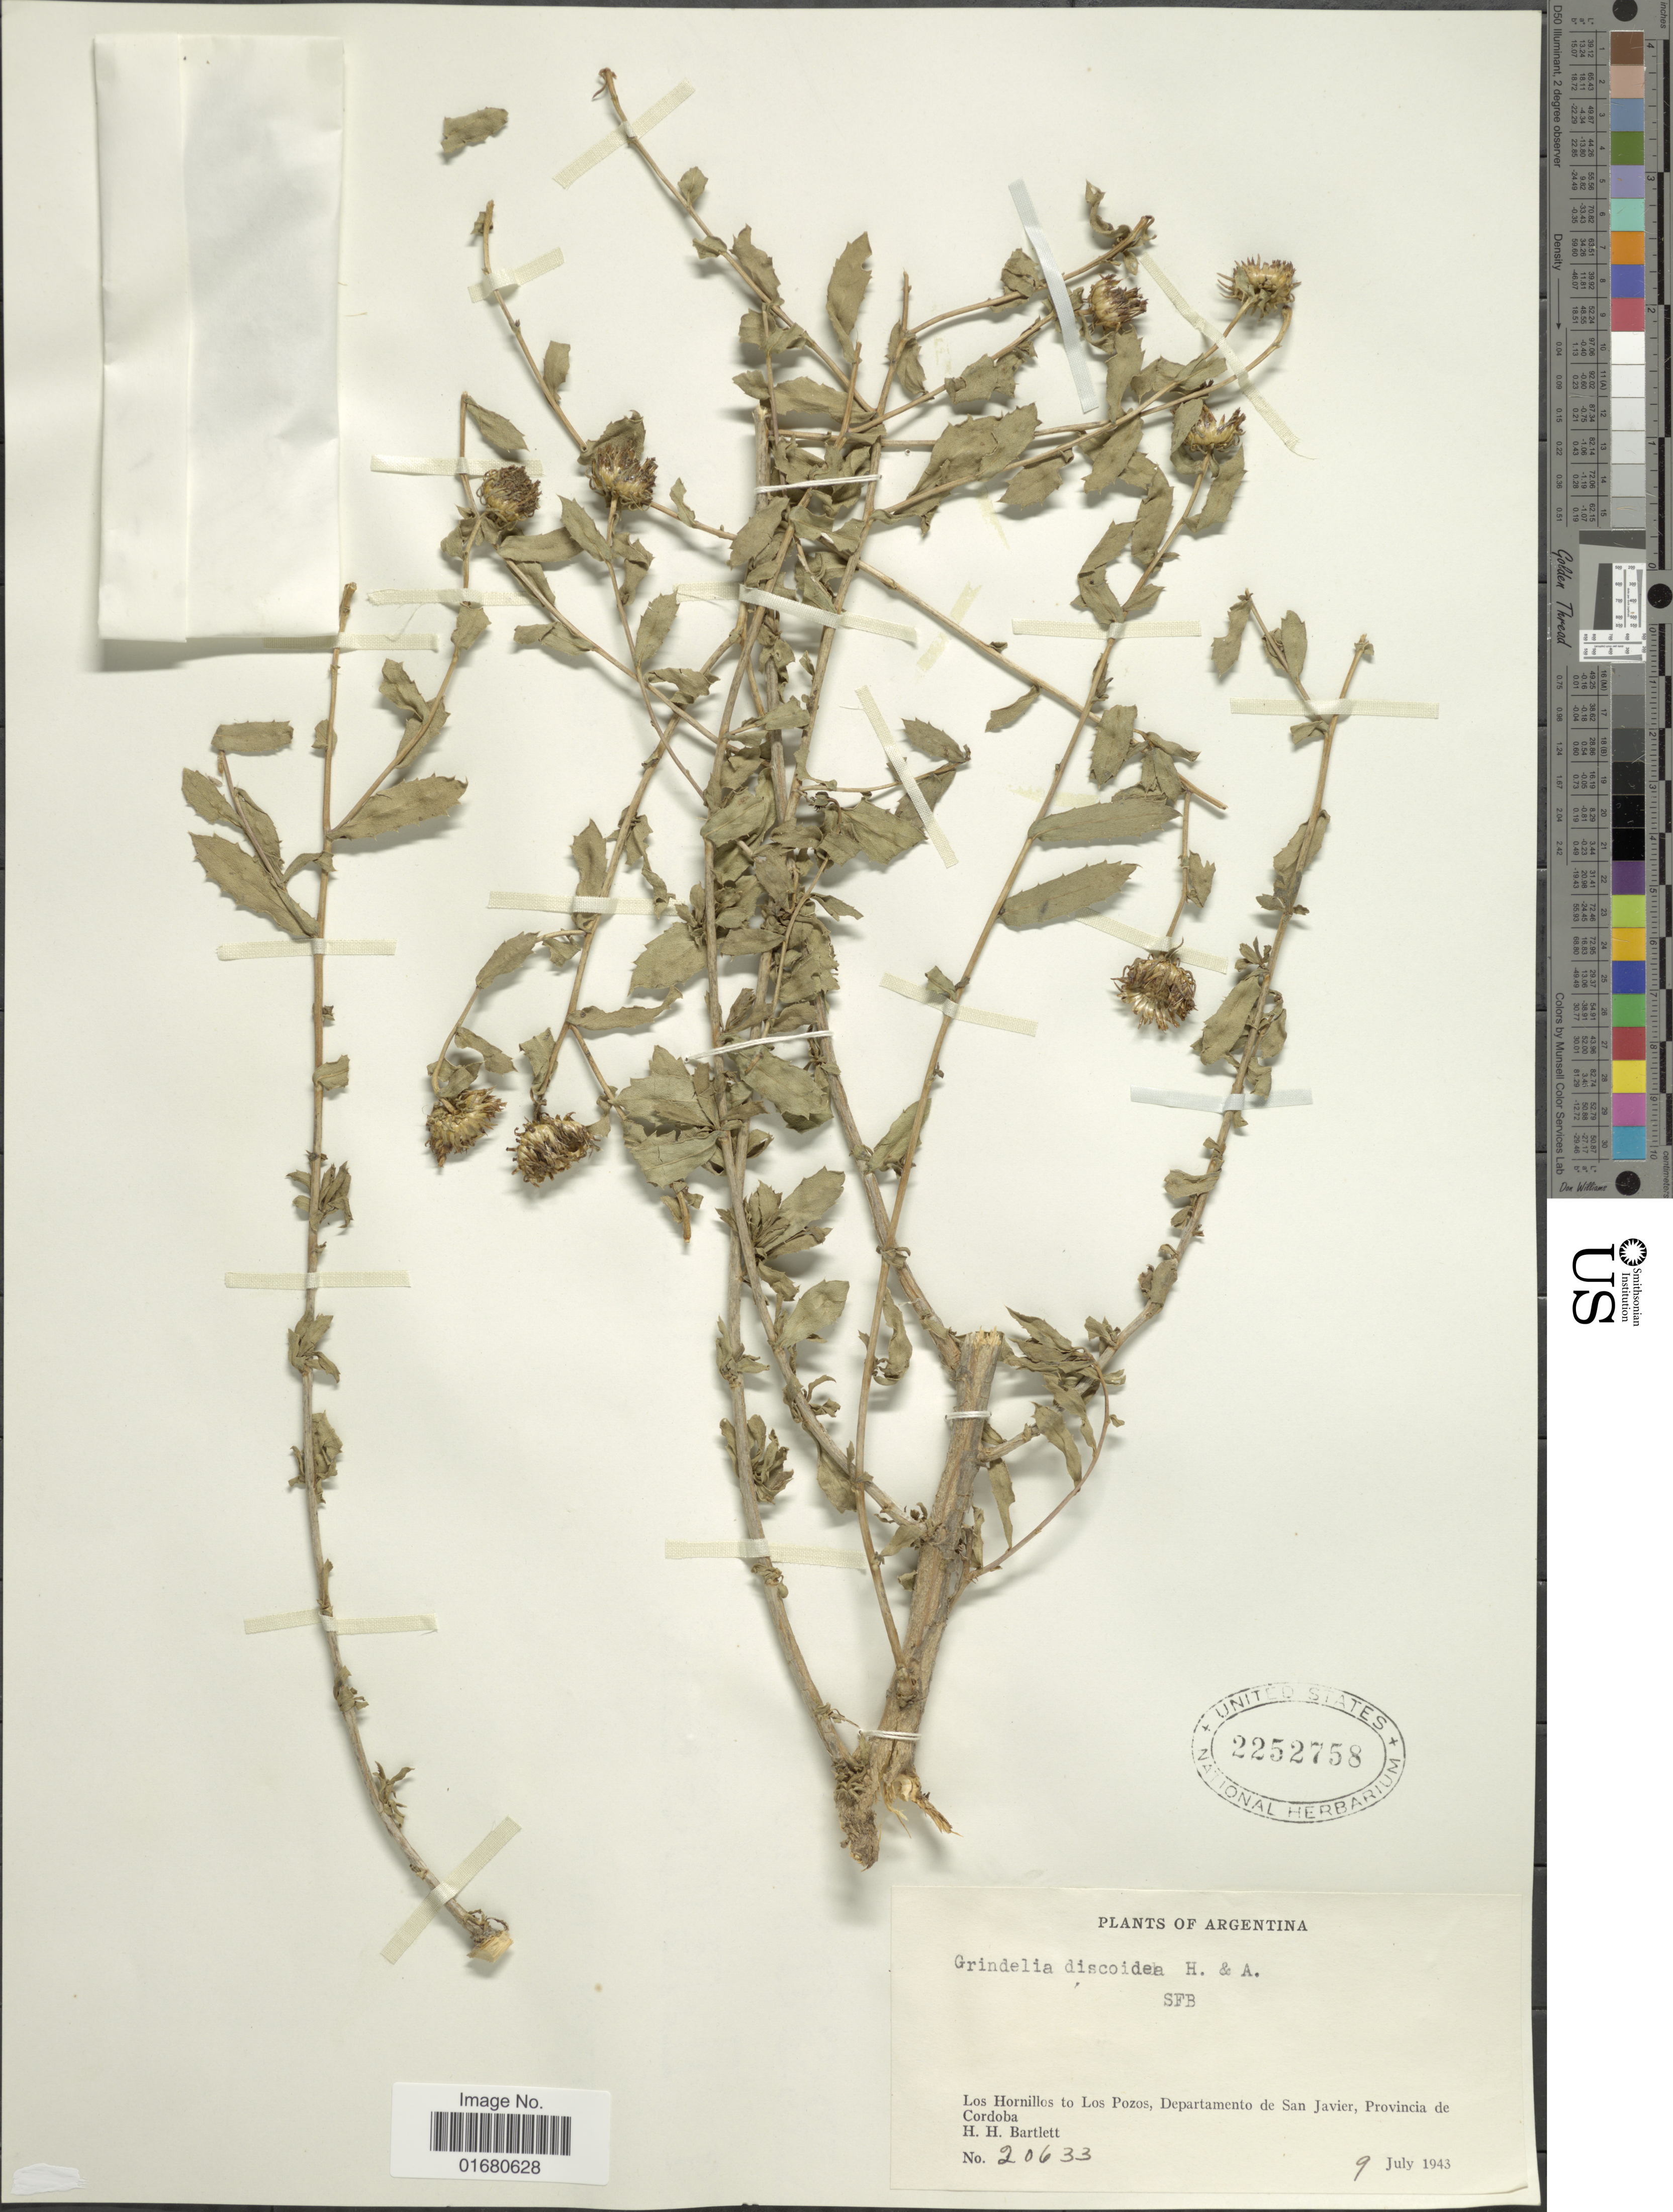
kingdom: Plantae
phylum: Tracheophyta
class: Magnoliopsida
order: Asterales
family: Asteraceae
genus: Grindelia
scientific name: Grindelia pulchella var. discoidea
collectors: H. H. Bartlett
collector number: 20633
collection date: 1943-07-09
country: Argentina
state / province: Cordoba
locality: Los Hornillos to Los Pozos, Departamento de San Javier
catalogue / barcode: US 2252758